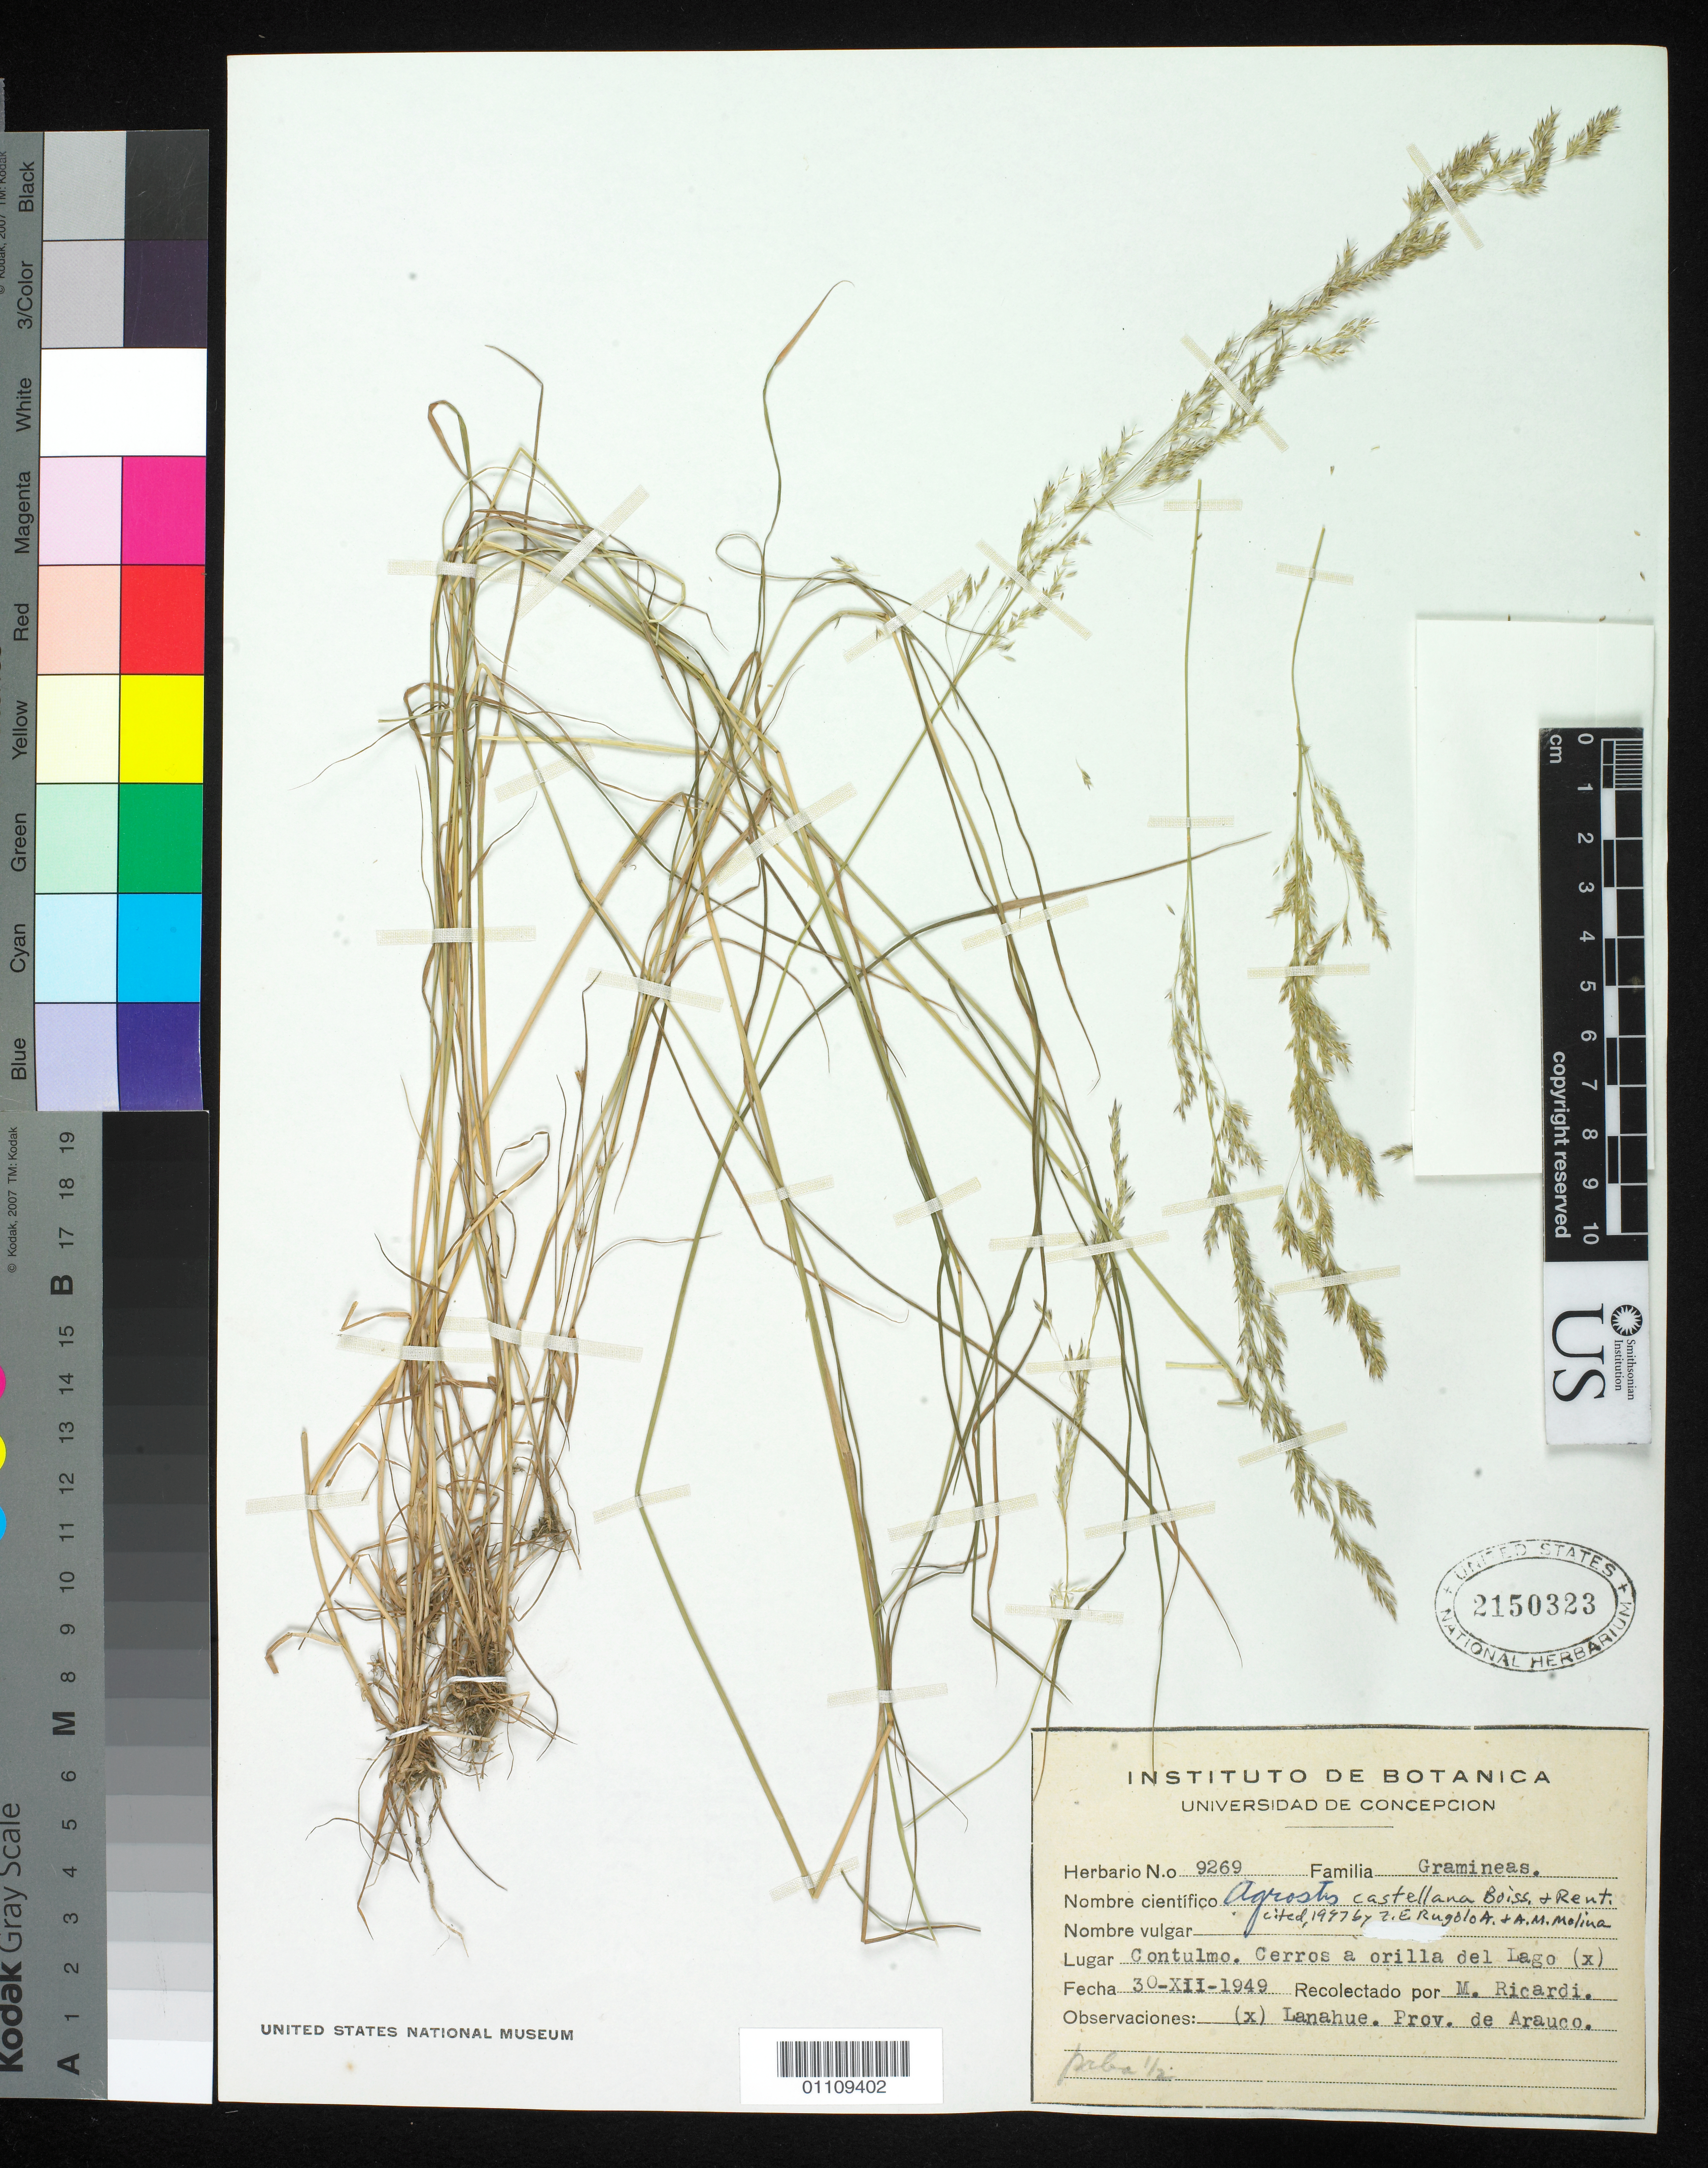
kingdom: Plantae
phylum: Tracheophyta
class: Liliopsida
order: Poales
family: Poaceae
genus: Agrostis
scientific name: Agrostis castellana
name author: Boiss. & Reut.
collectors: M. Ricardi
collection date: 1949-12-30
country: Chile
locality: Cuntulmo. Cerros a orilla del Lago.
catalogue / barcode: US 2150323